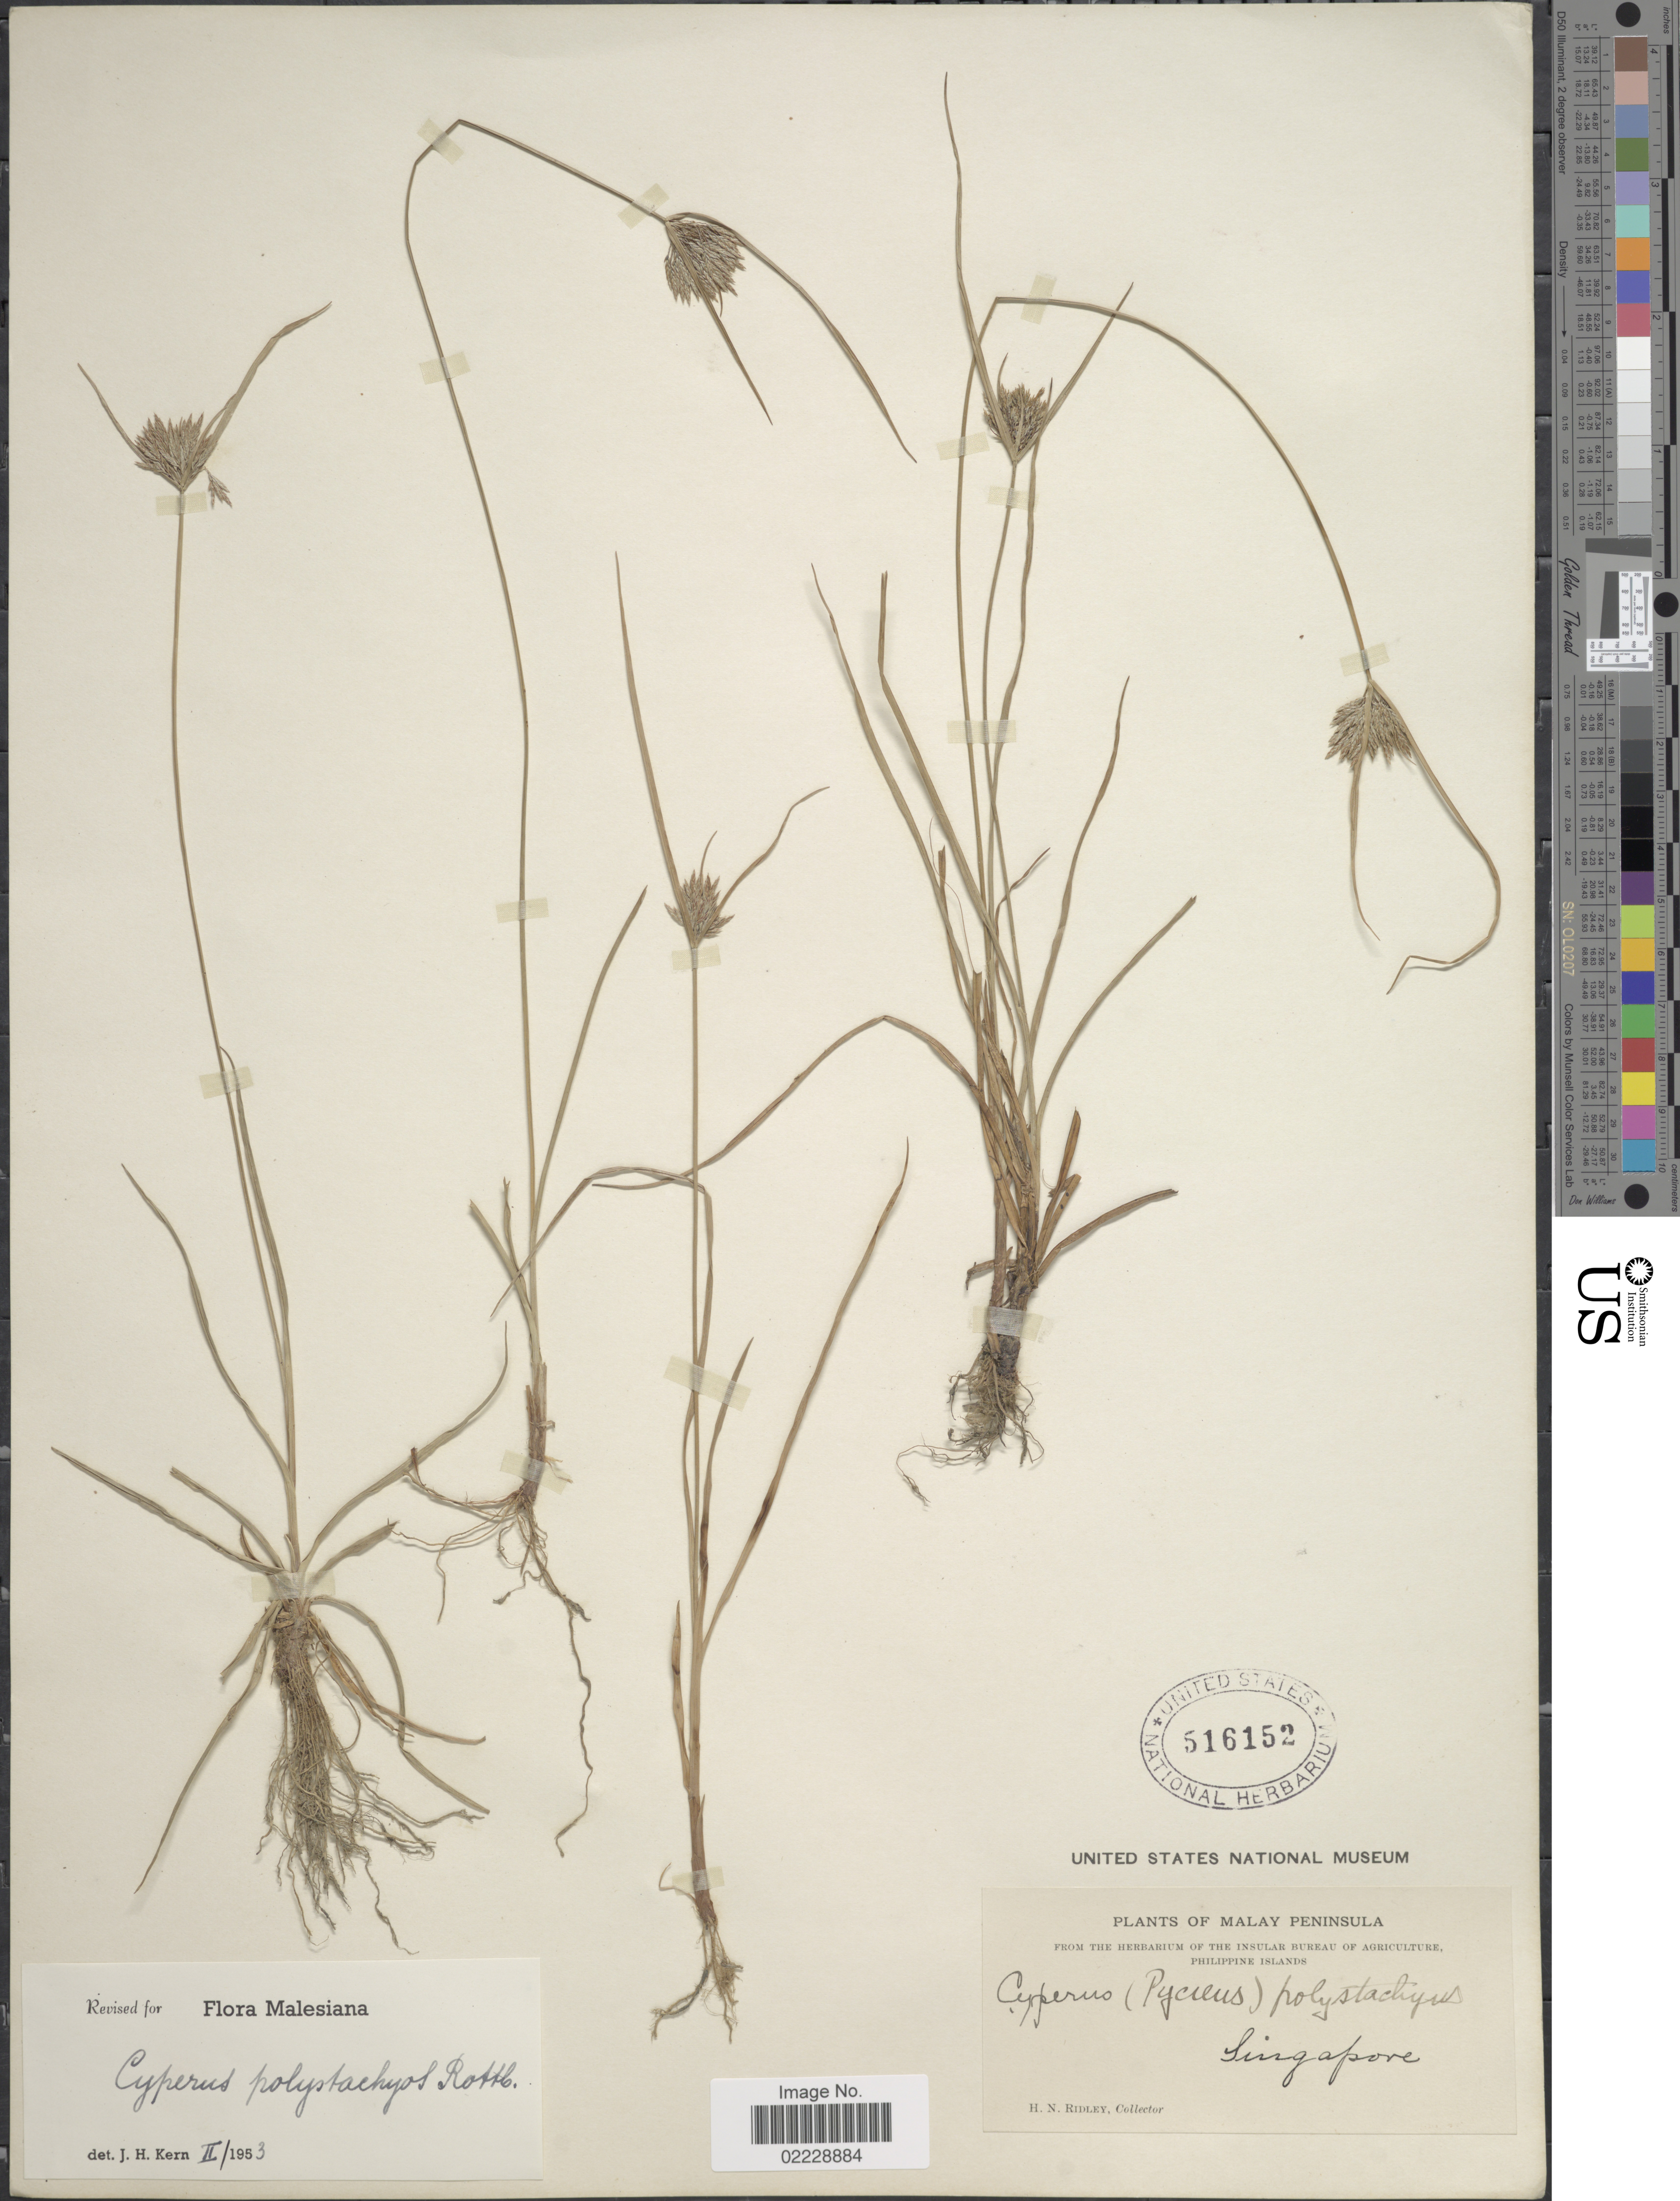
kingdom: Plantae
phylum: Tracheophyta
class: Liliopsida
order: Poales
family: Cyperaceae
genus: Cyperus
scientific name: Cyperus polystachyos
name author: Rottb.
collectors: H. N. Ridley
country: Singapore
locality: Malay Peninsula. Singapore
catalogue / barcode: US 516152